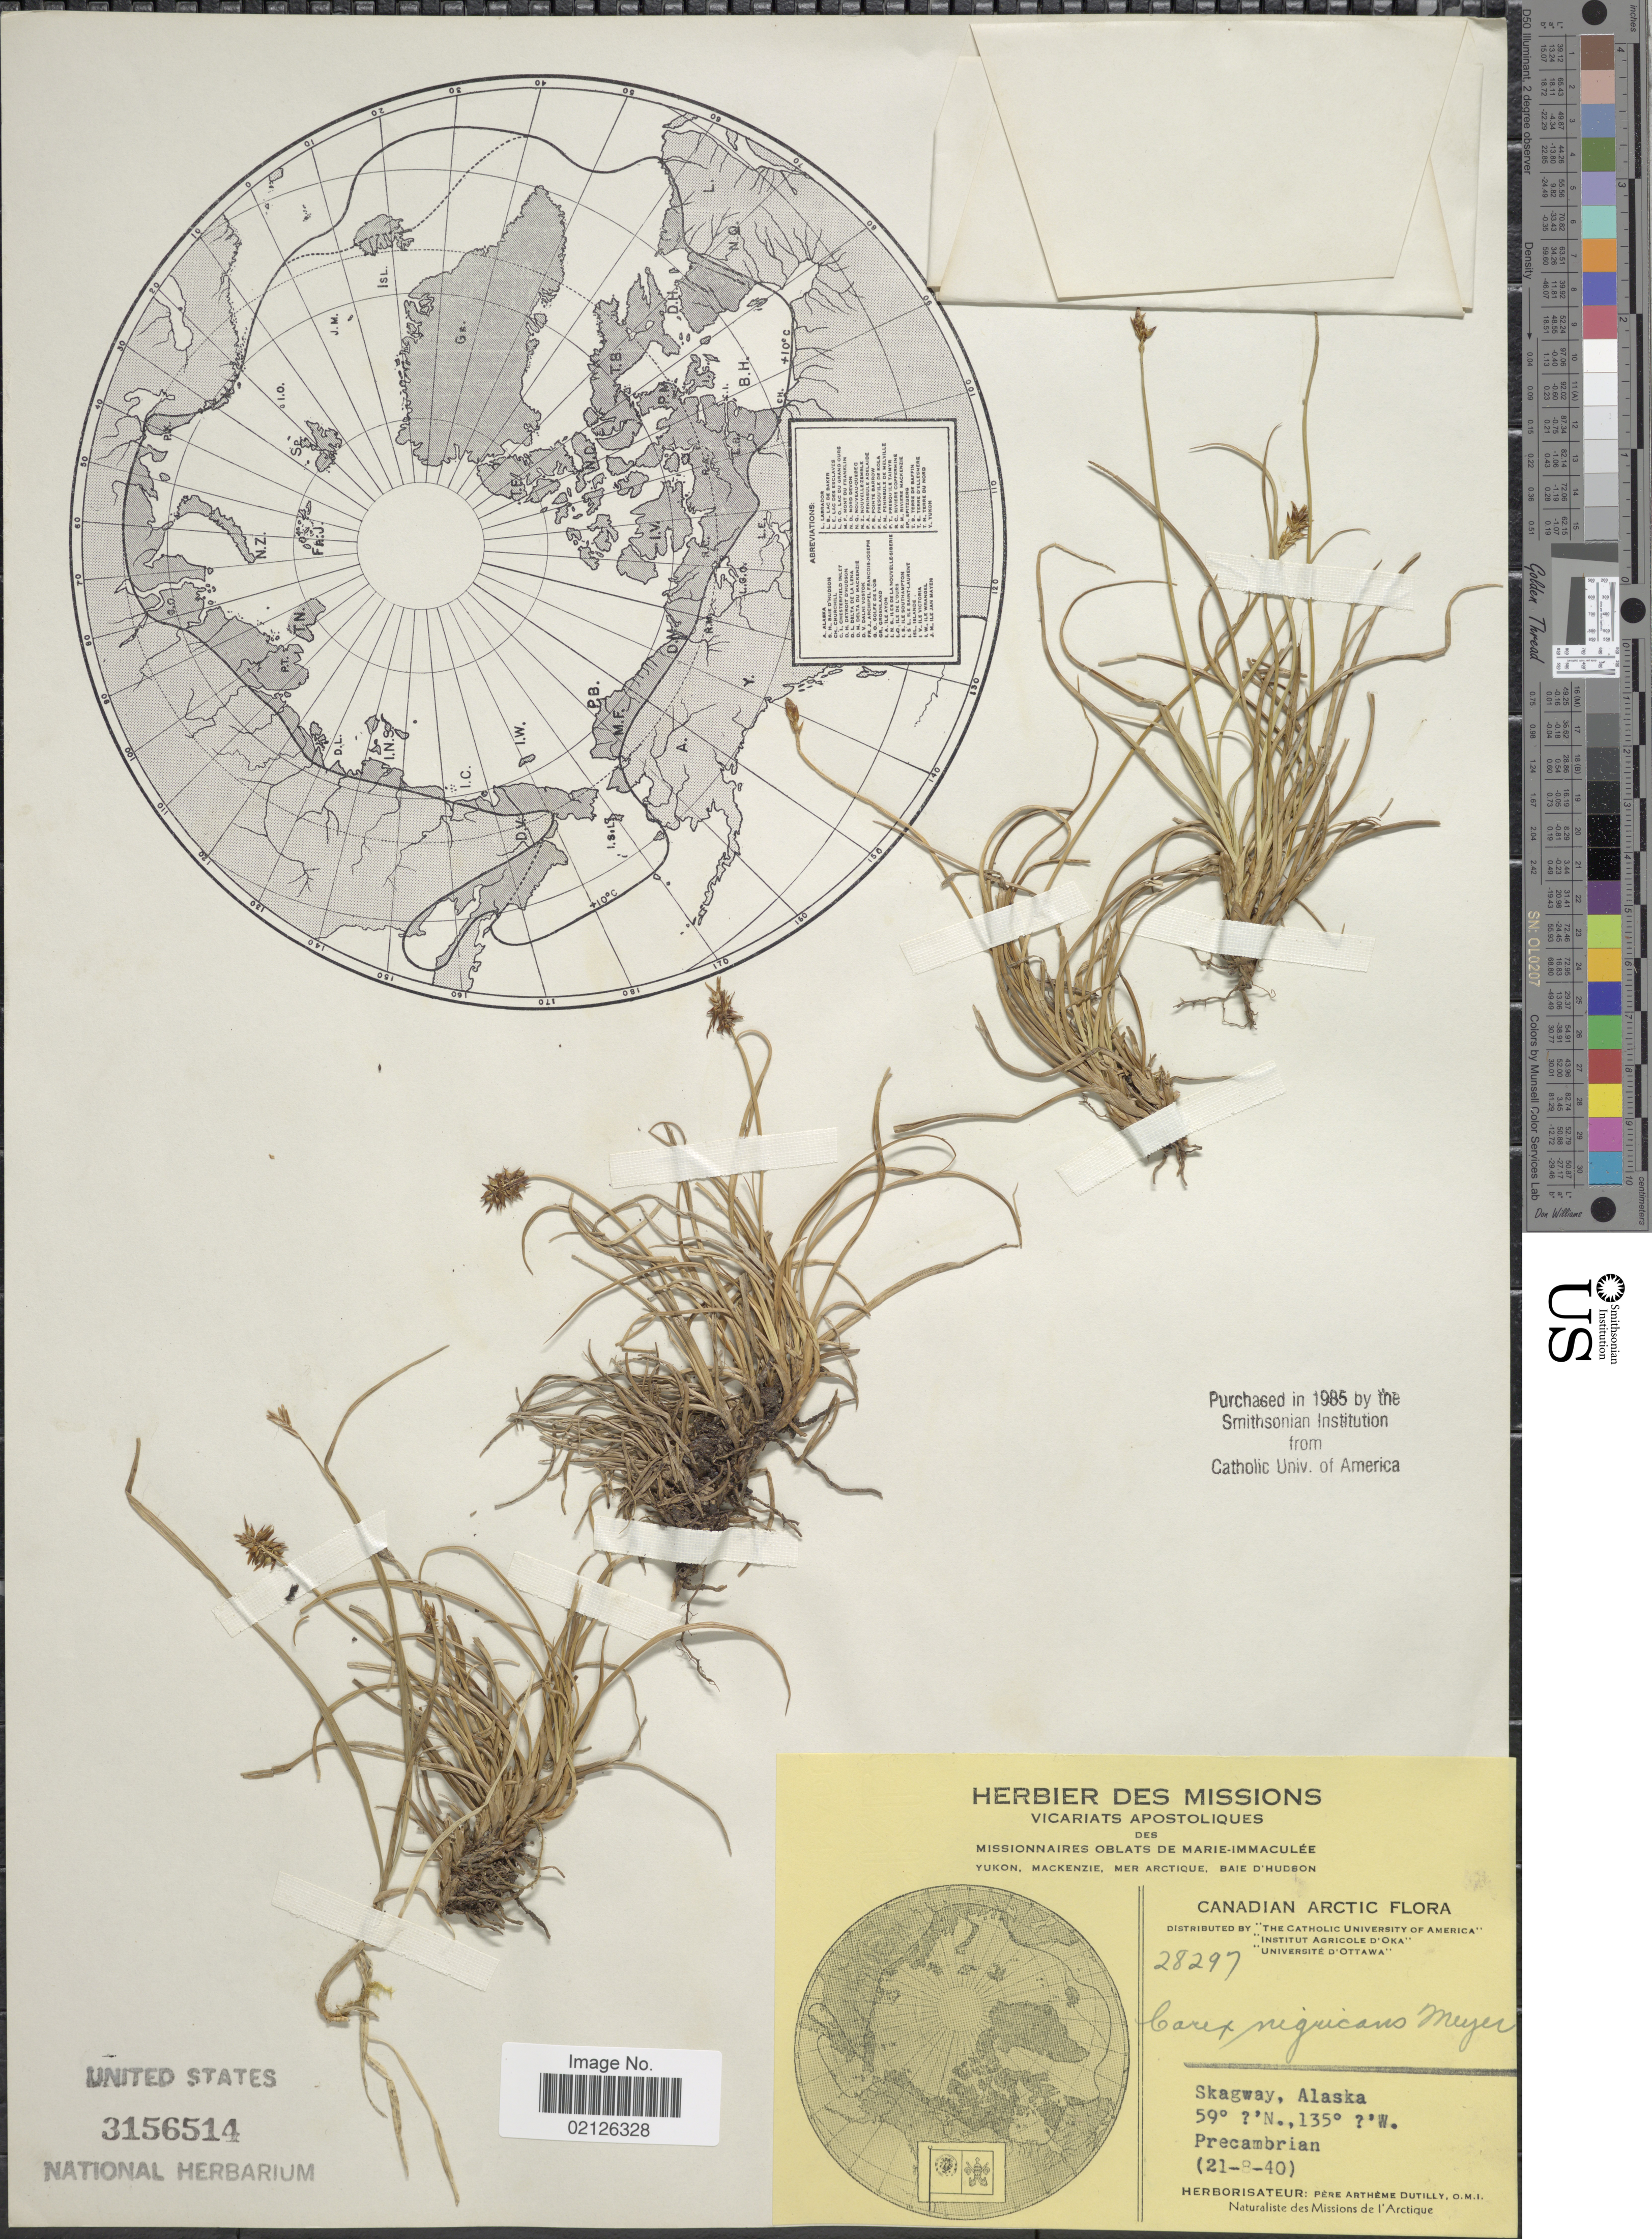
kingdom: Plantae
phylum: Tracheophyta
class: Liliopsida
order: Poales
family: Cyperaceae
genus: Carex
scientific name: Carex nigricans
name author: C.A. Mey.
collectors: A. Dutilly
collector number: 28297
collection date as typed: Transcribed d/m/y: 21/8/40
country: United States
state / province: Alaska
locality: Skagway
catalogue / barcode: US 3156514